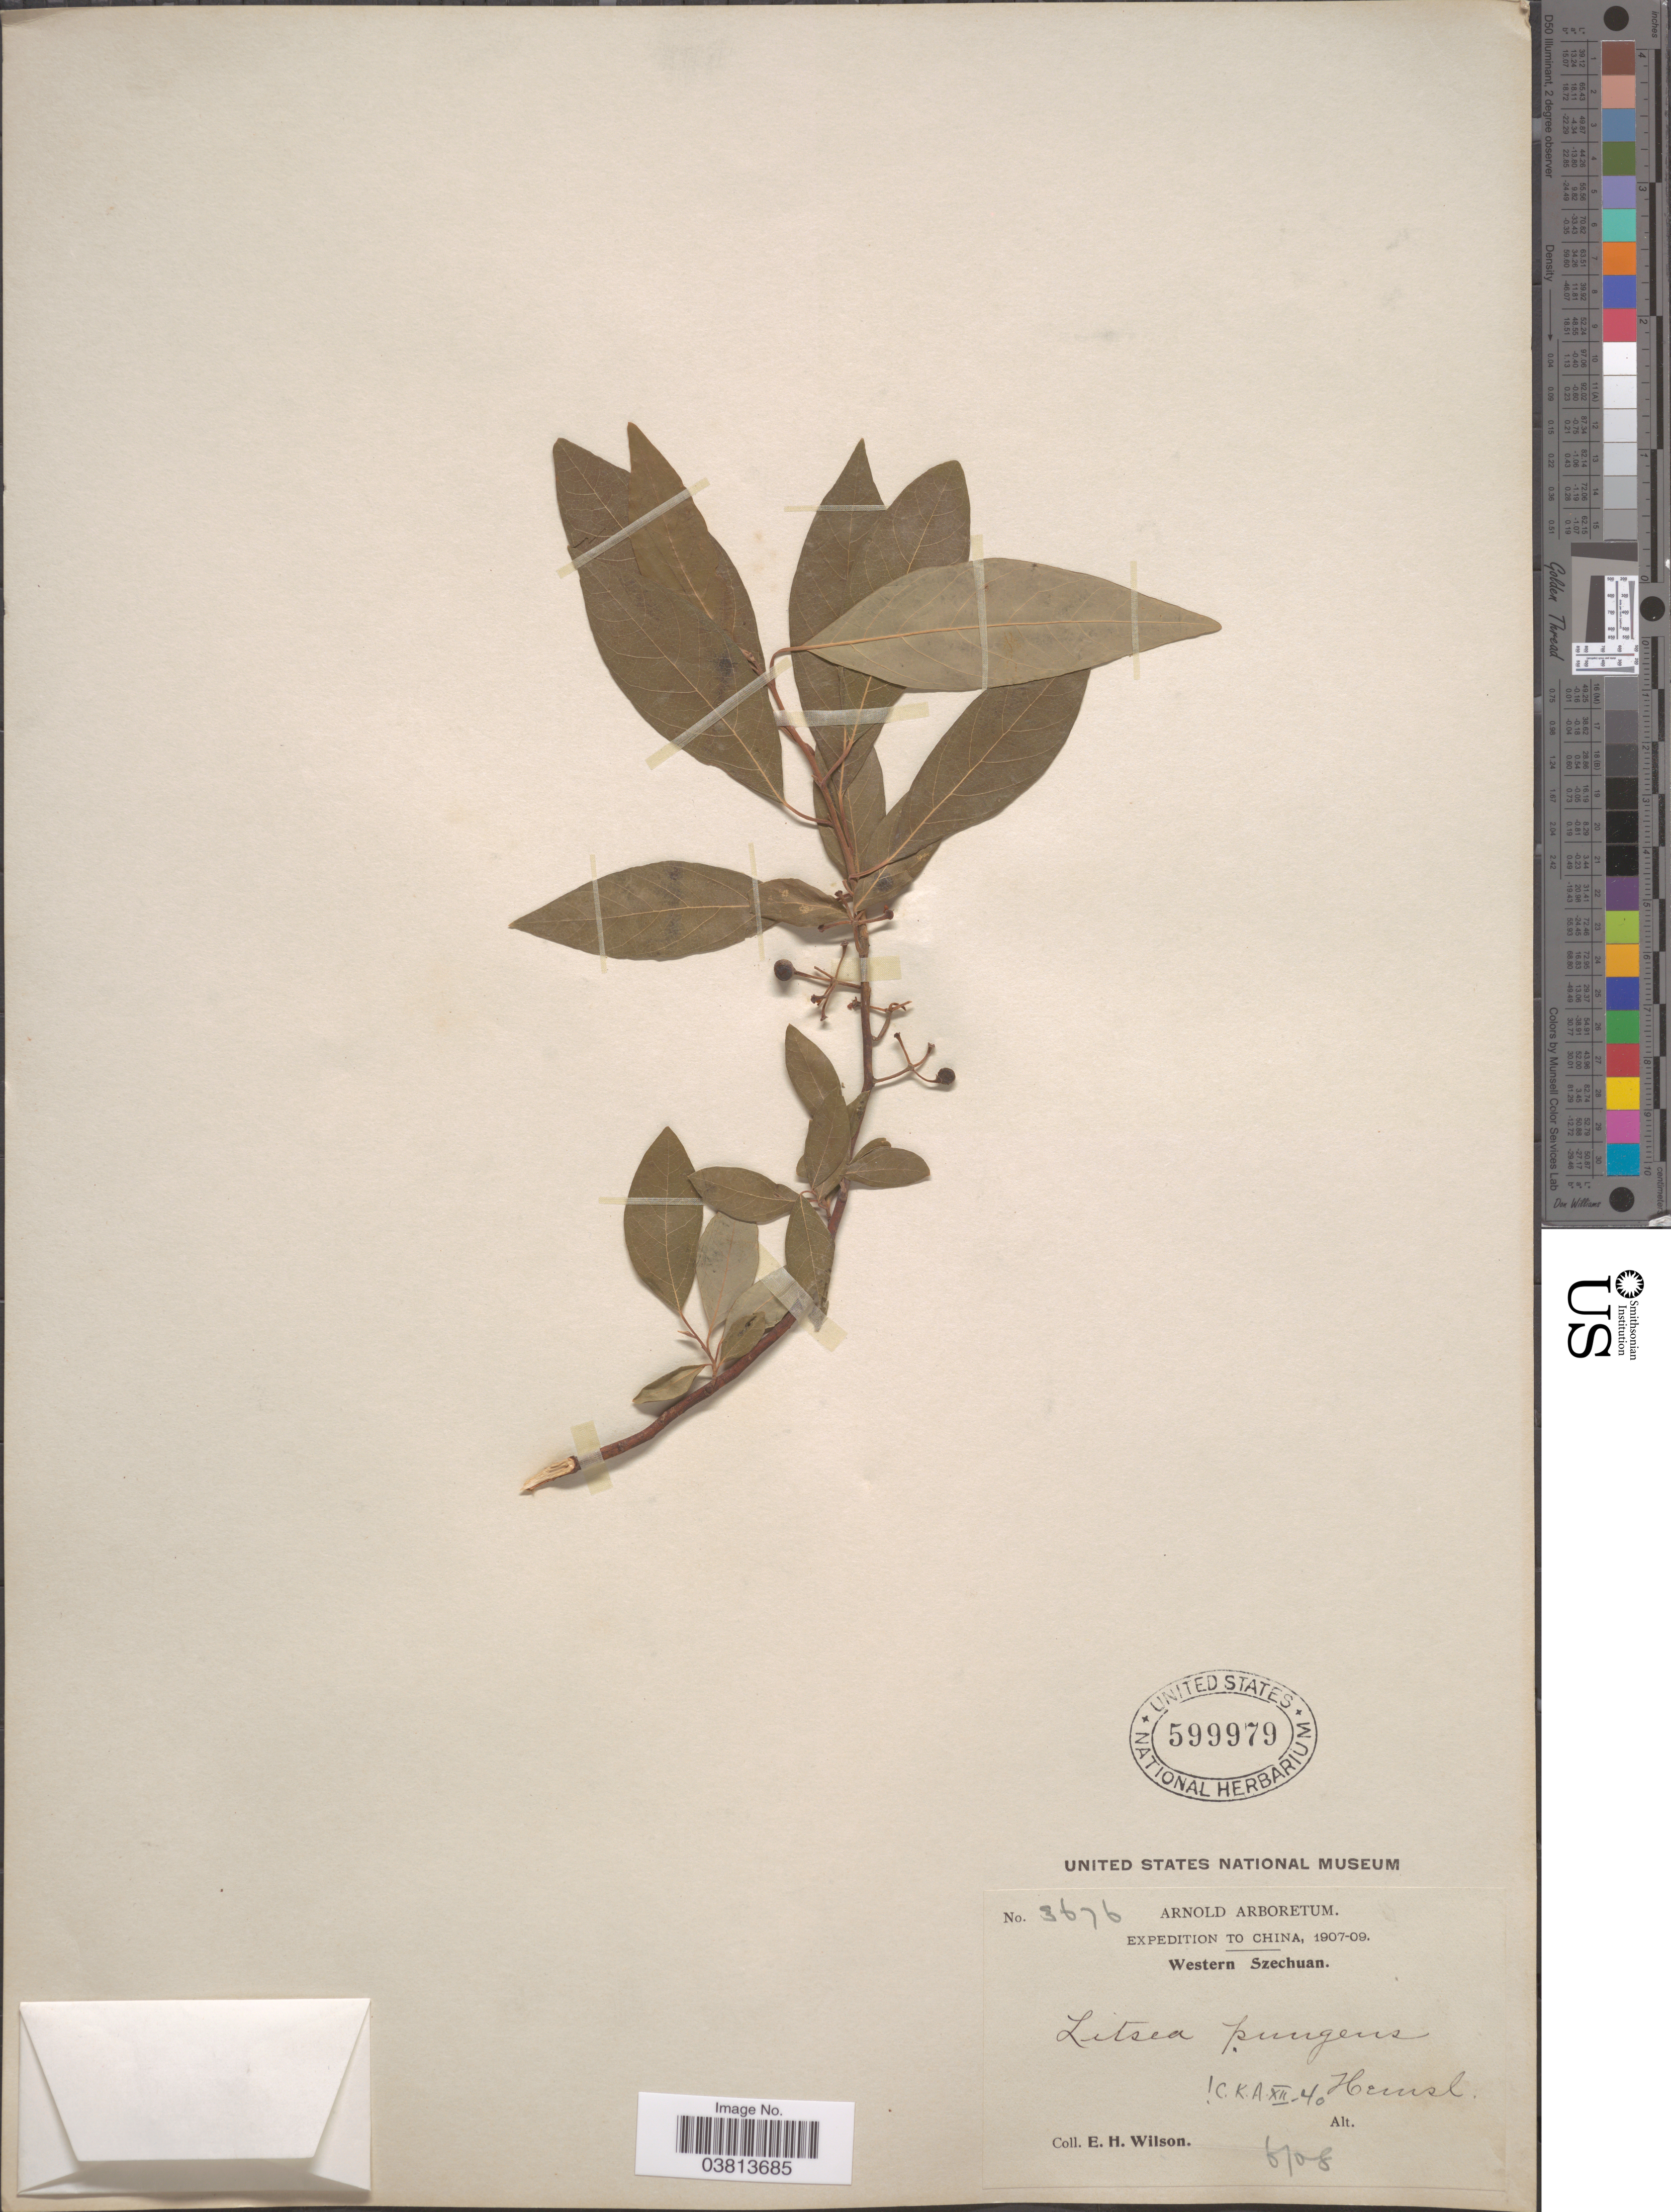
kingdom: Plantae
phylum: Tracheophyta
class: Magnoliopsida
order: Laurales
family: Lauraceae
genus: Litsea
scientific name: Litsea pungens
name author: Hemsl.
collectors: E. Wilson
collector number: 3676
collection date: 1908-06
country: China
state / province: Sichuan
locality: Western Szechuan.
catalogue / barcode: US 599979